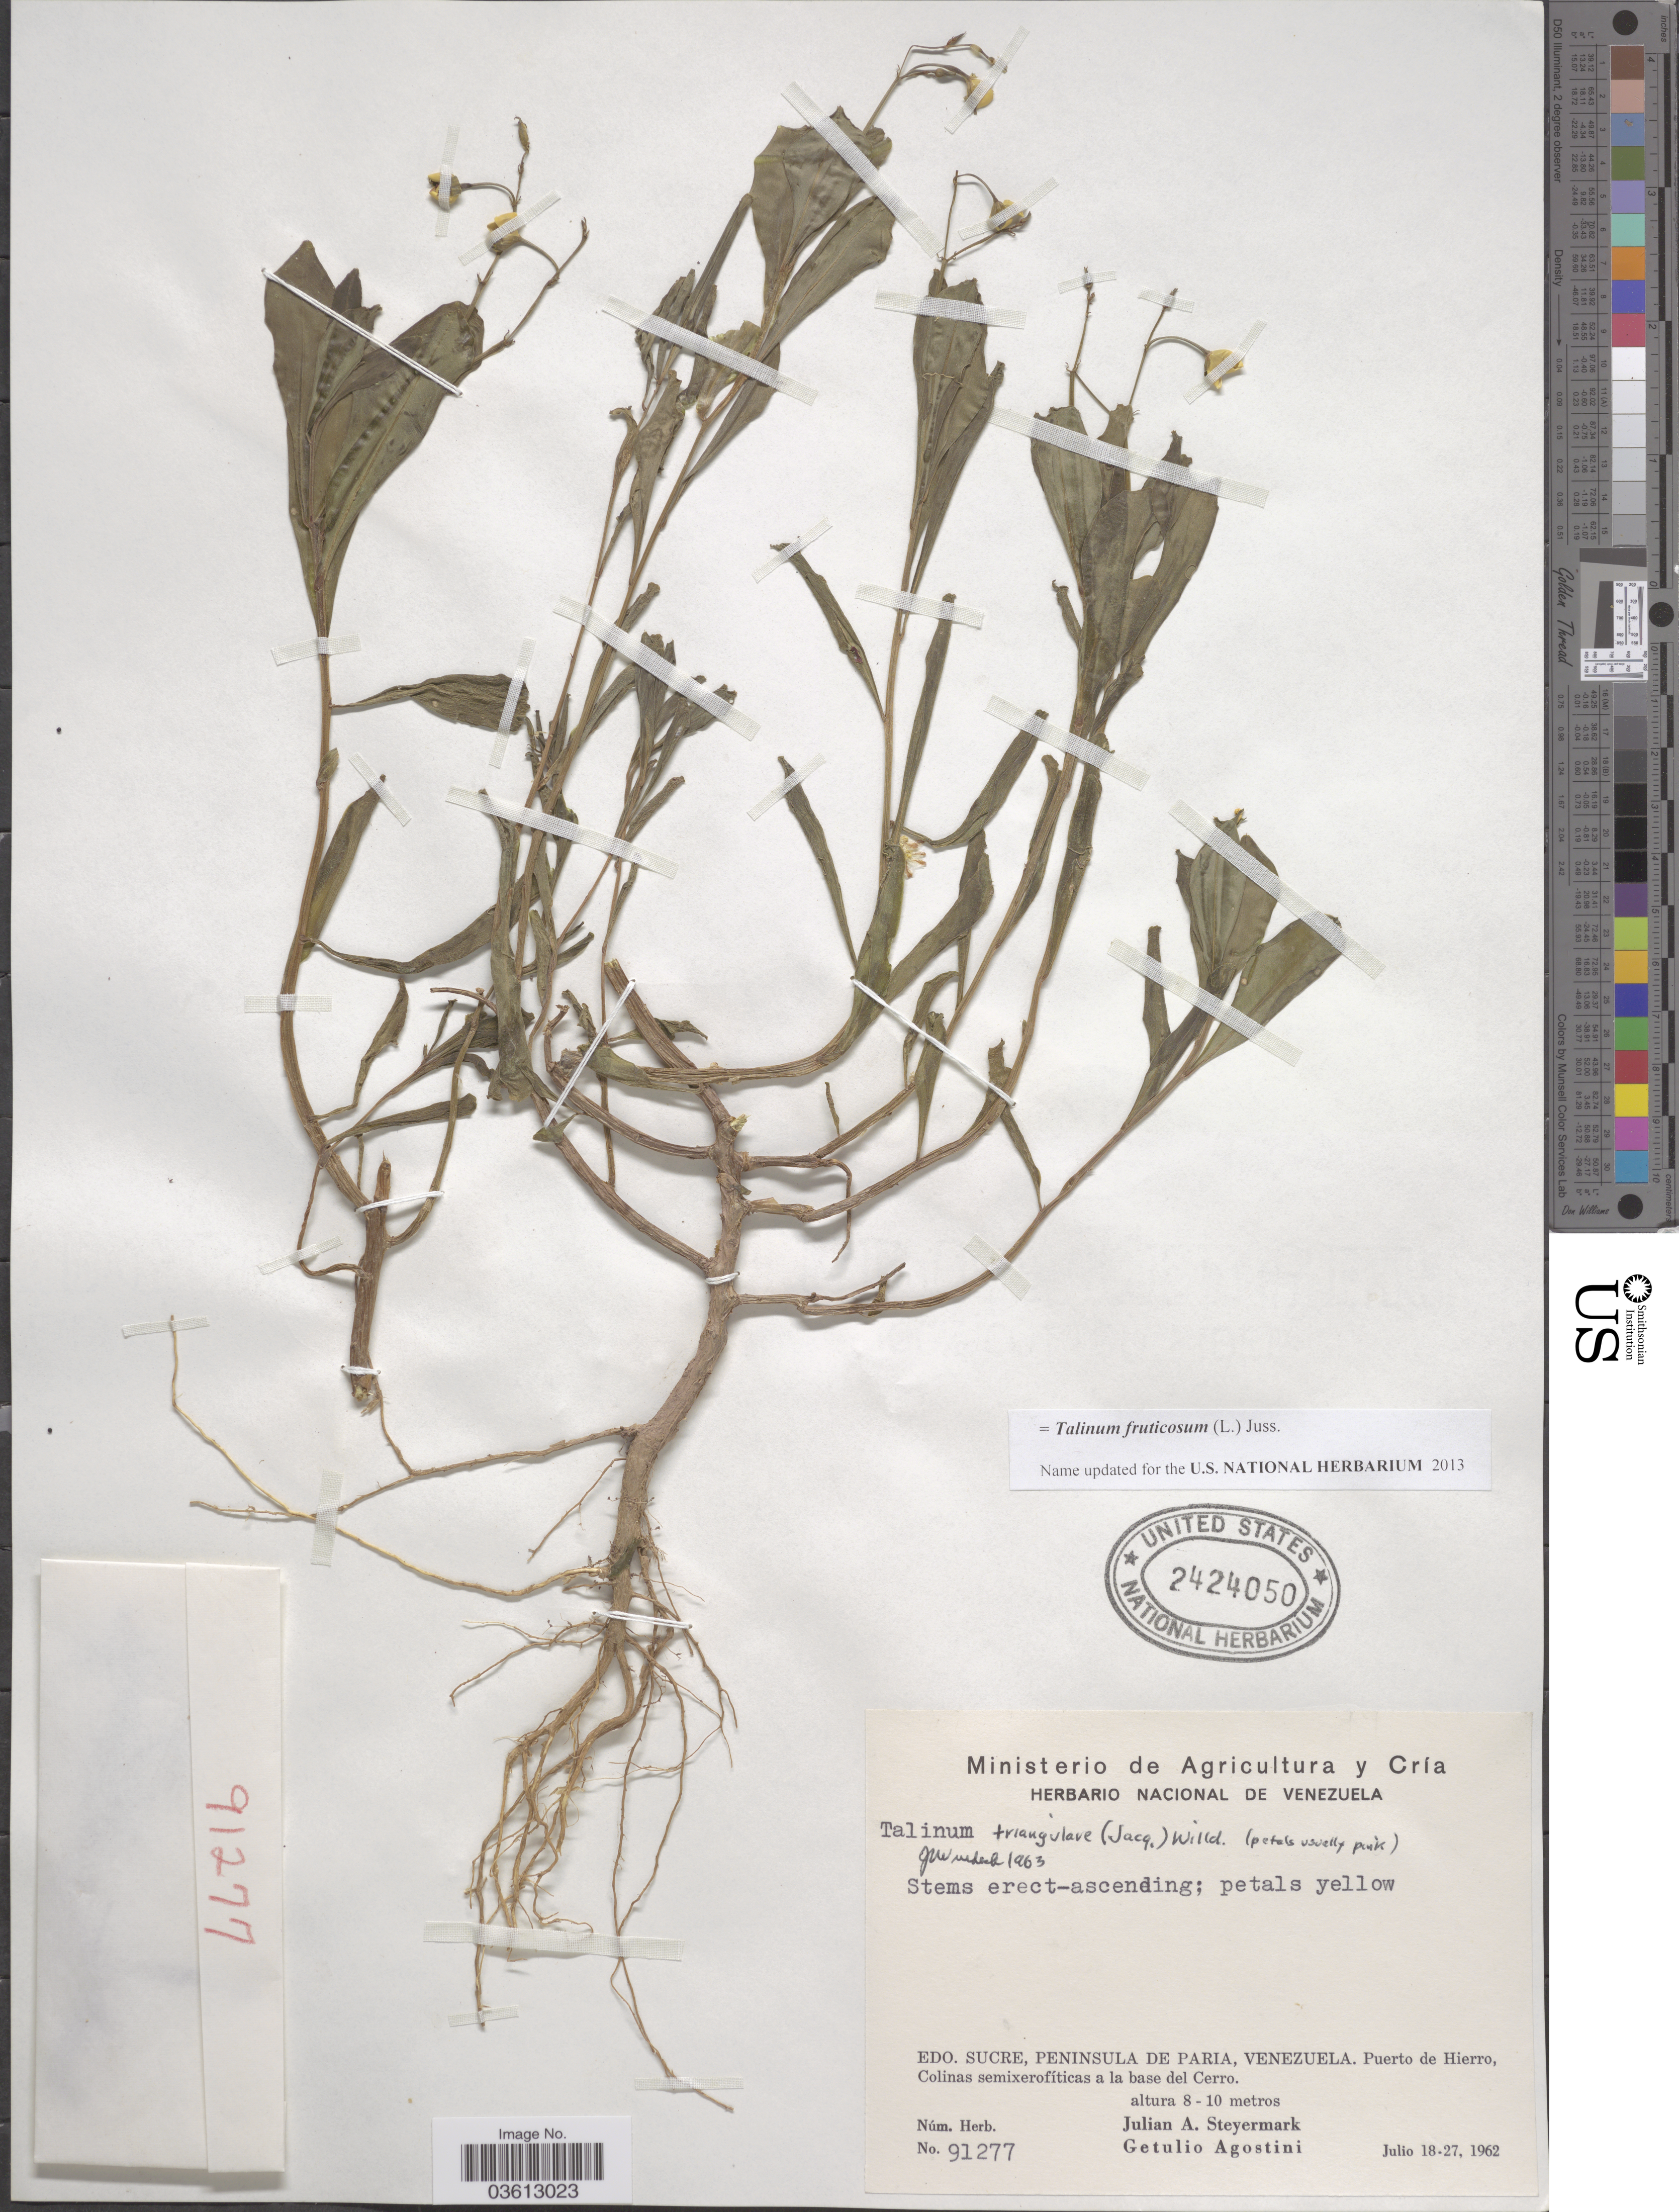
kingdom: Plantae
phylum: Tracheophyta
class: Magnoliopsida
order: Caryophyllales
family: Talinaceae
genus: Talinum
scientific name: Talinum fruticosum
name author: (L.) Juss.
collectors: J. Steyermark & G. Agostini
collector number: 91277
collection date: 1962-07-18/1962-07-27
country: Venezuela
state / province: Sucre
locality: Peninsula de Paria. Puerto de Hierro, Colinas semixerofíticas a la base del Cerro.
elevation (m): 8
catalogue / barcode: US 2424050